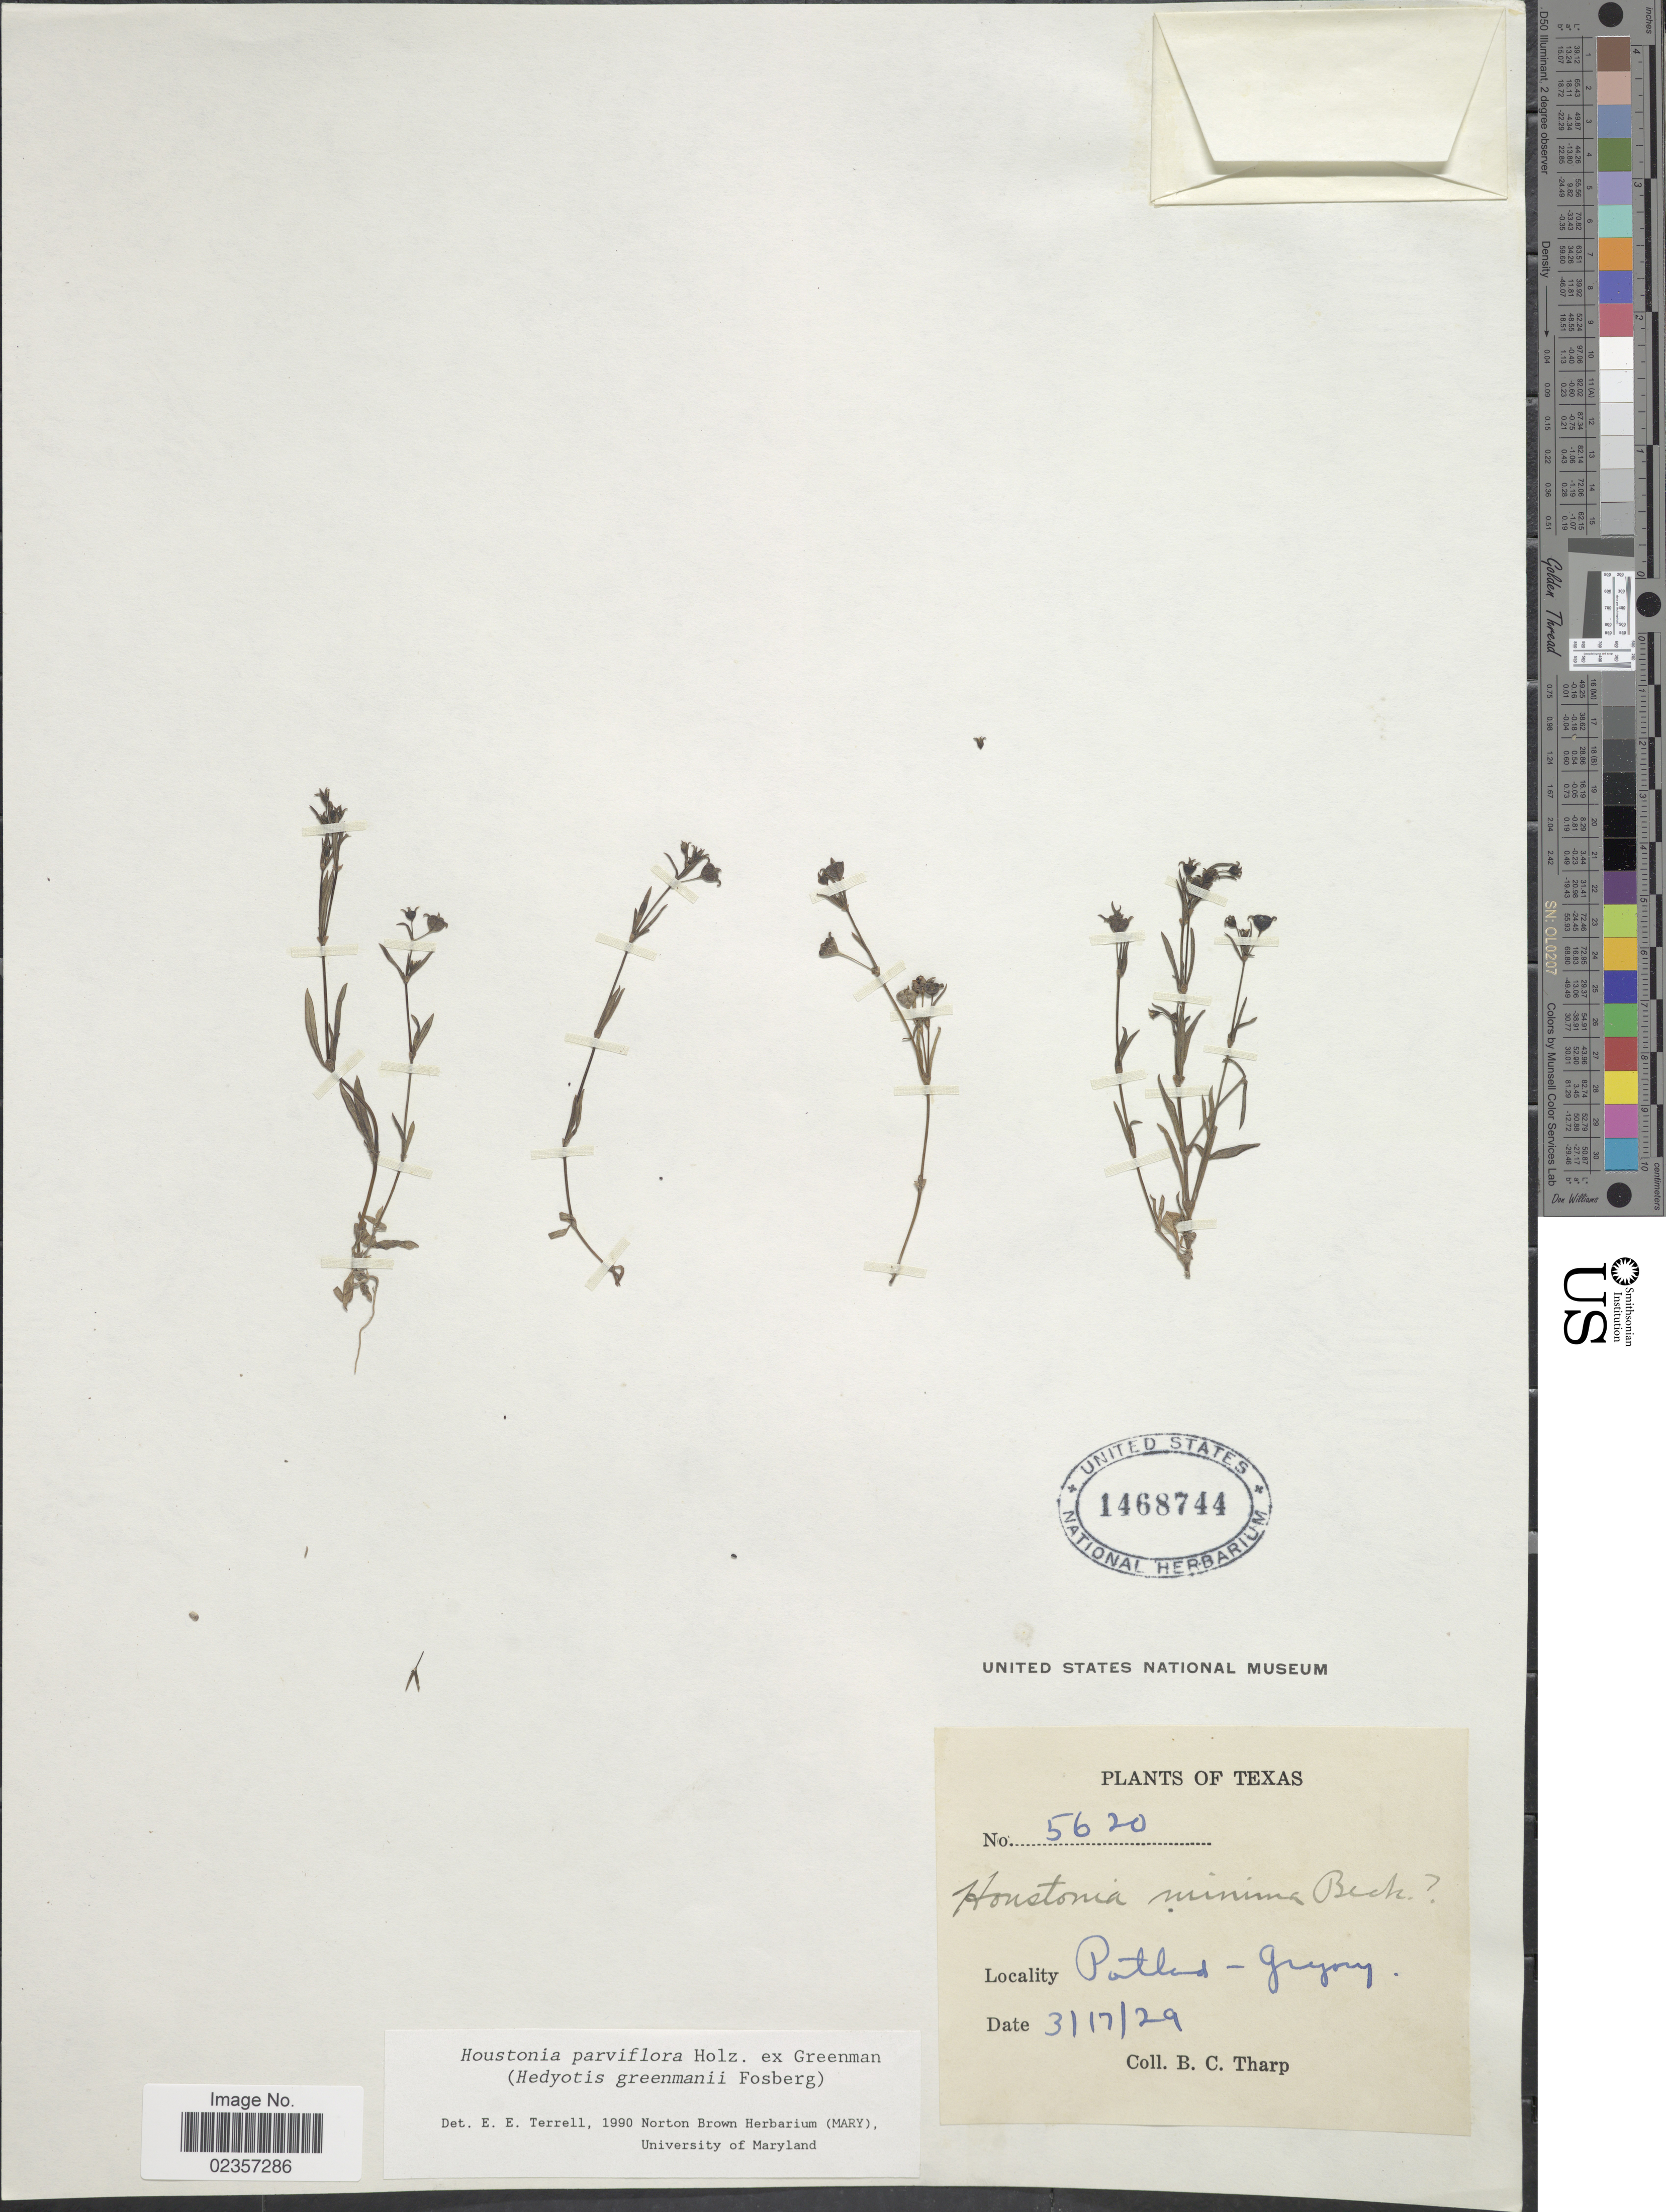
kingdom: Plantae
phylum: Tracheophyta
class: Magnoliopsida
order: Gentianales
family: Rubiaceae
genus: Houstonia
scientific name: Houstonia parviflora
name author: Holz. ex Greenm.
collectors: B. C. Tharp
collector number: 5620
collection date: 1929-03-17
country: United States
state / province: Texas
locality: Portland - Gregory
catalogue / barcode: US 1468744